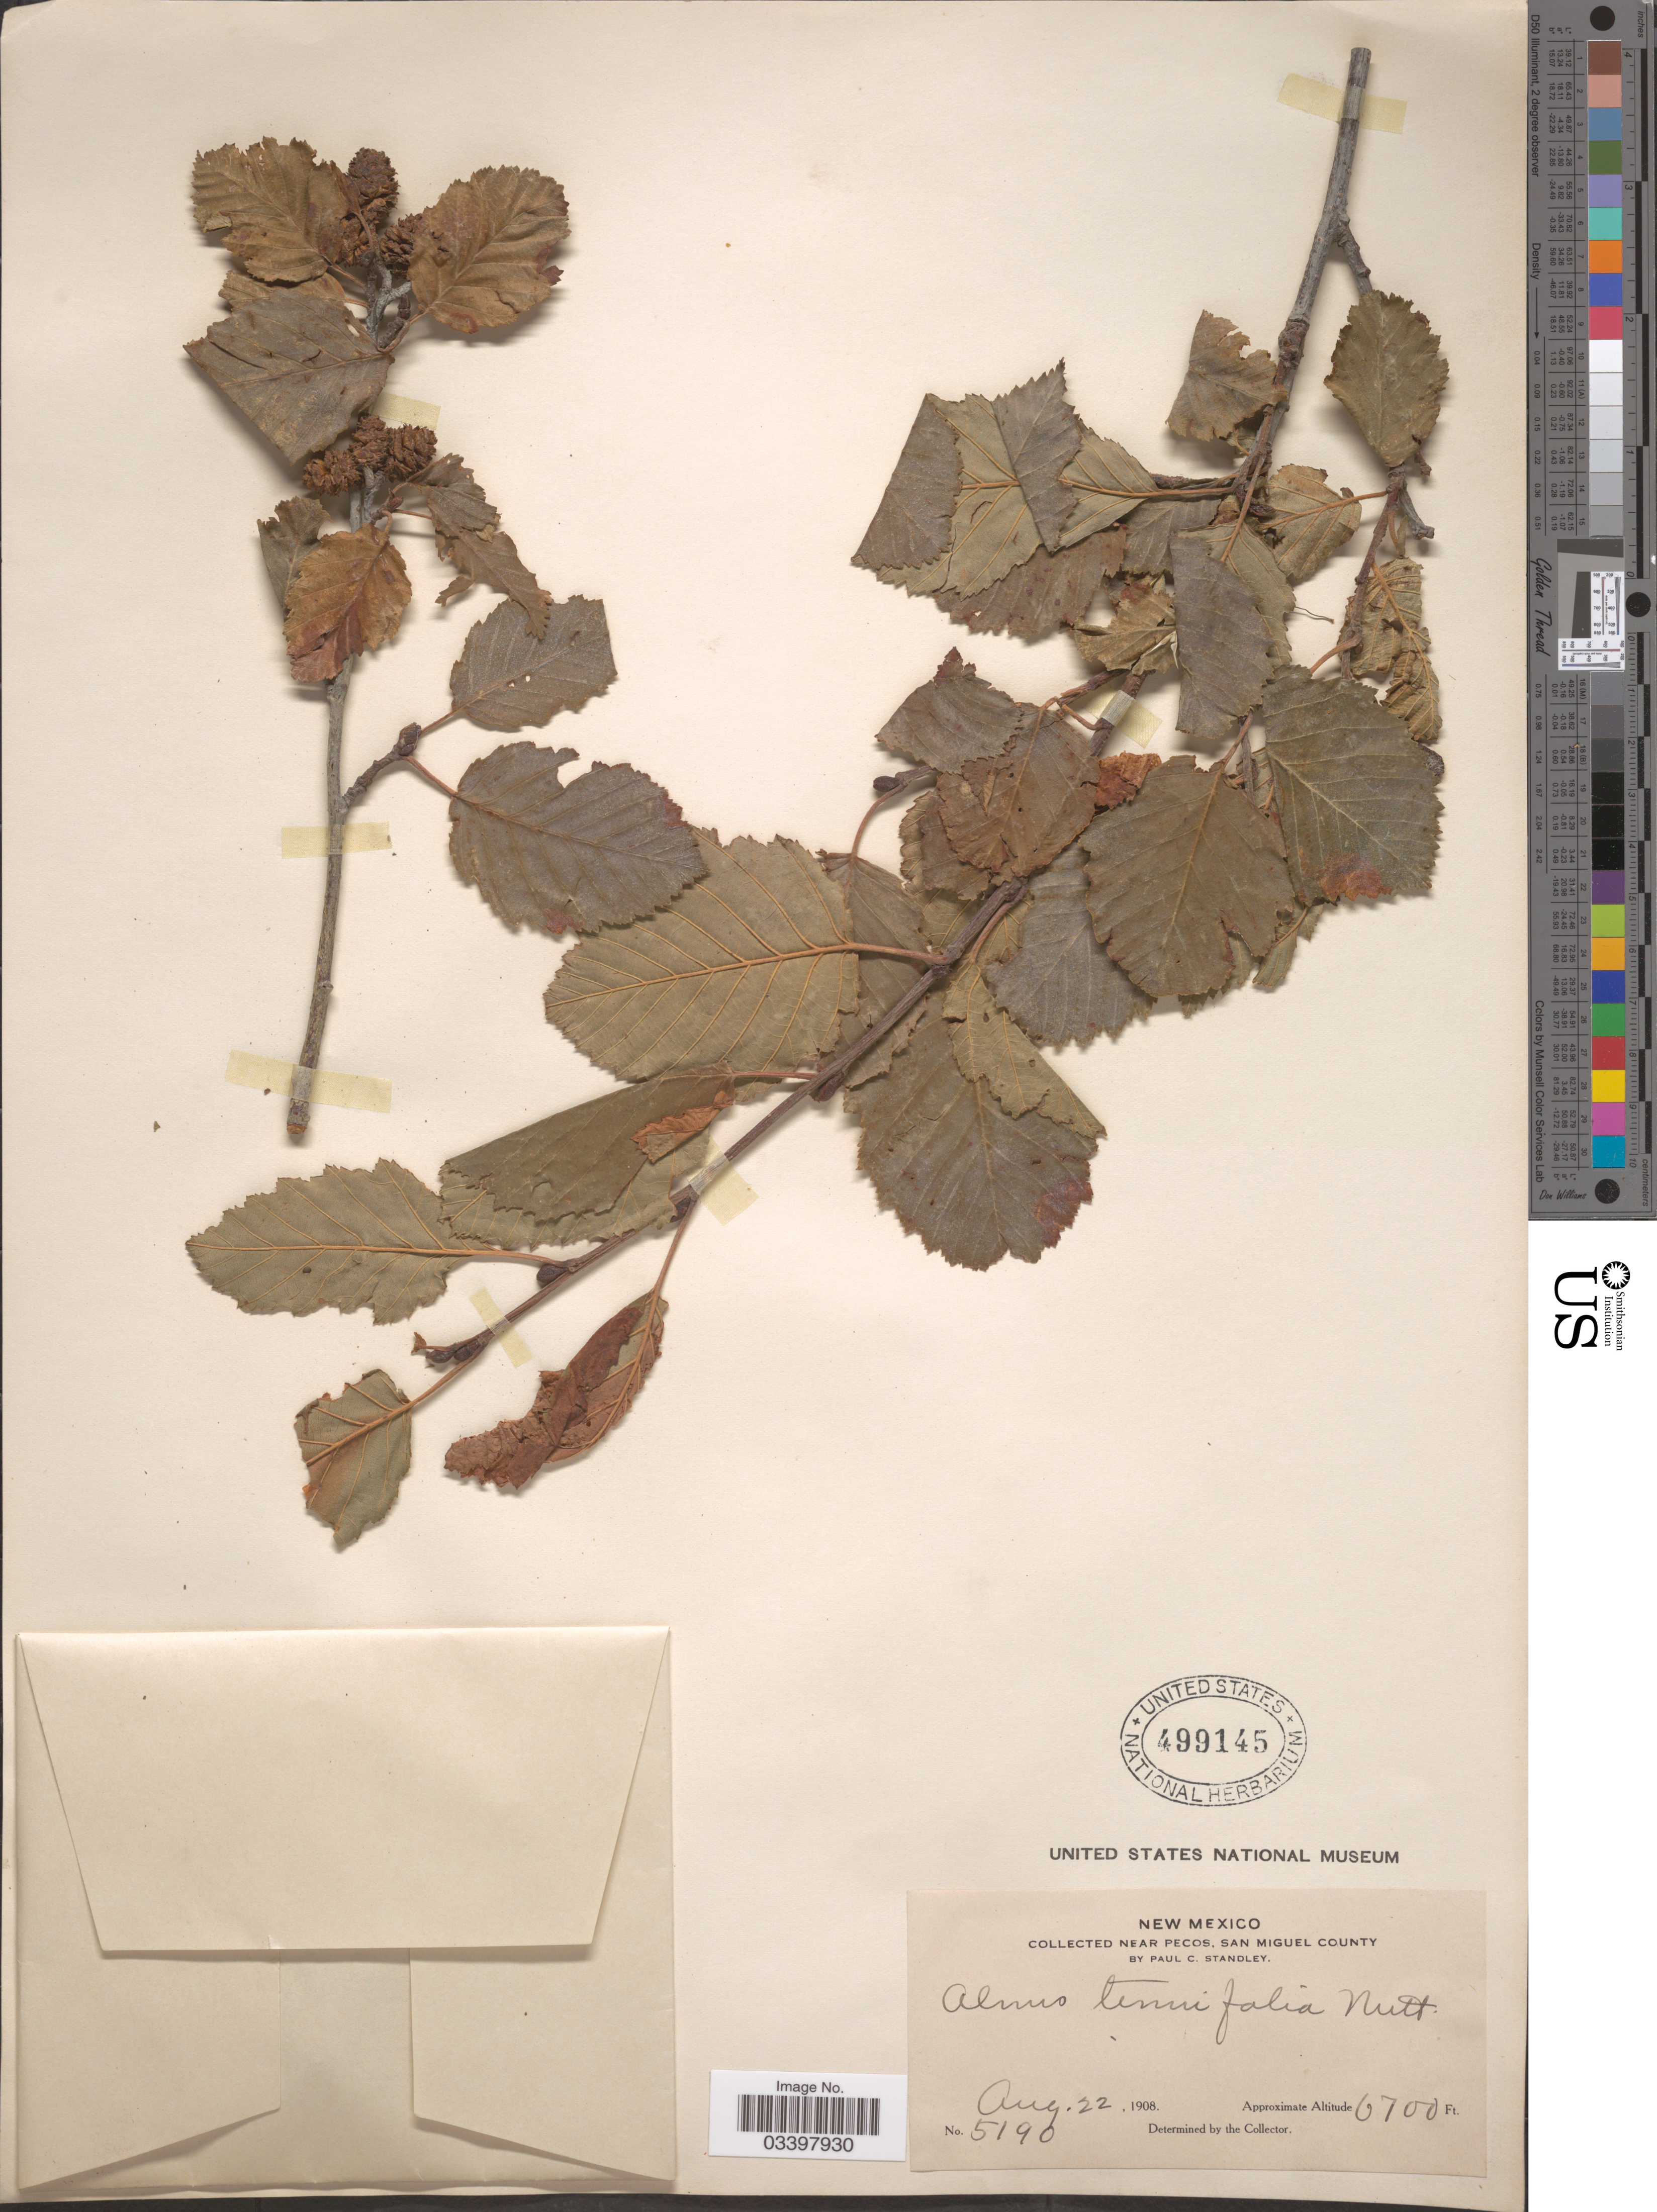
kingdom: Plantae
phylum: Tracheophyta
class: Magnoliopsida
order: Fagales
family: Betulaceae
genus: Alnus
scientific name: Alnus incana subsp. tenuifolia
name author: (Nutt.) Breitung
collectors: P. C. Standley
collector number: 5190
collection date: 1908-08-22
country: United States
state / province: New Mexico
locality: Near Pecos, San Miguel County.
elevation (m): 2042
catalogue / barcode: US 499145